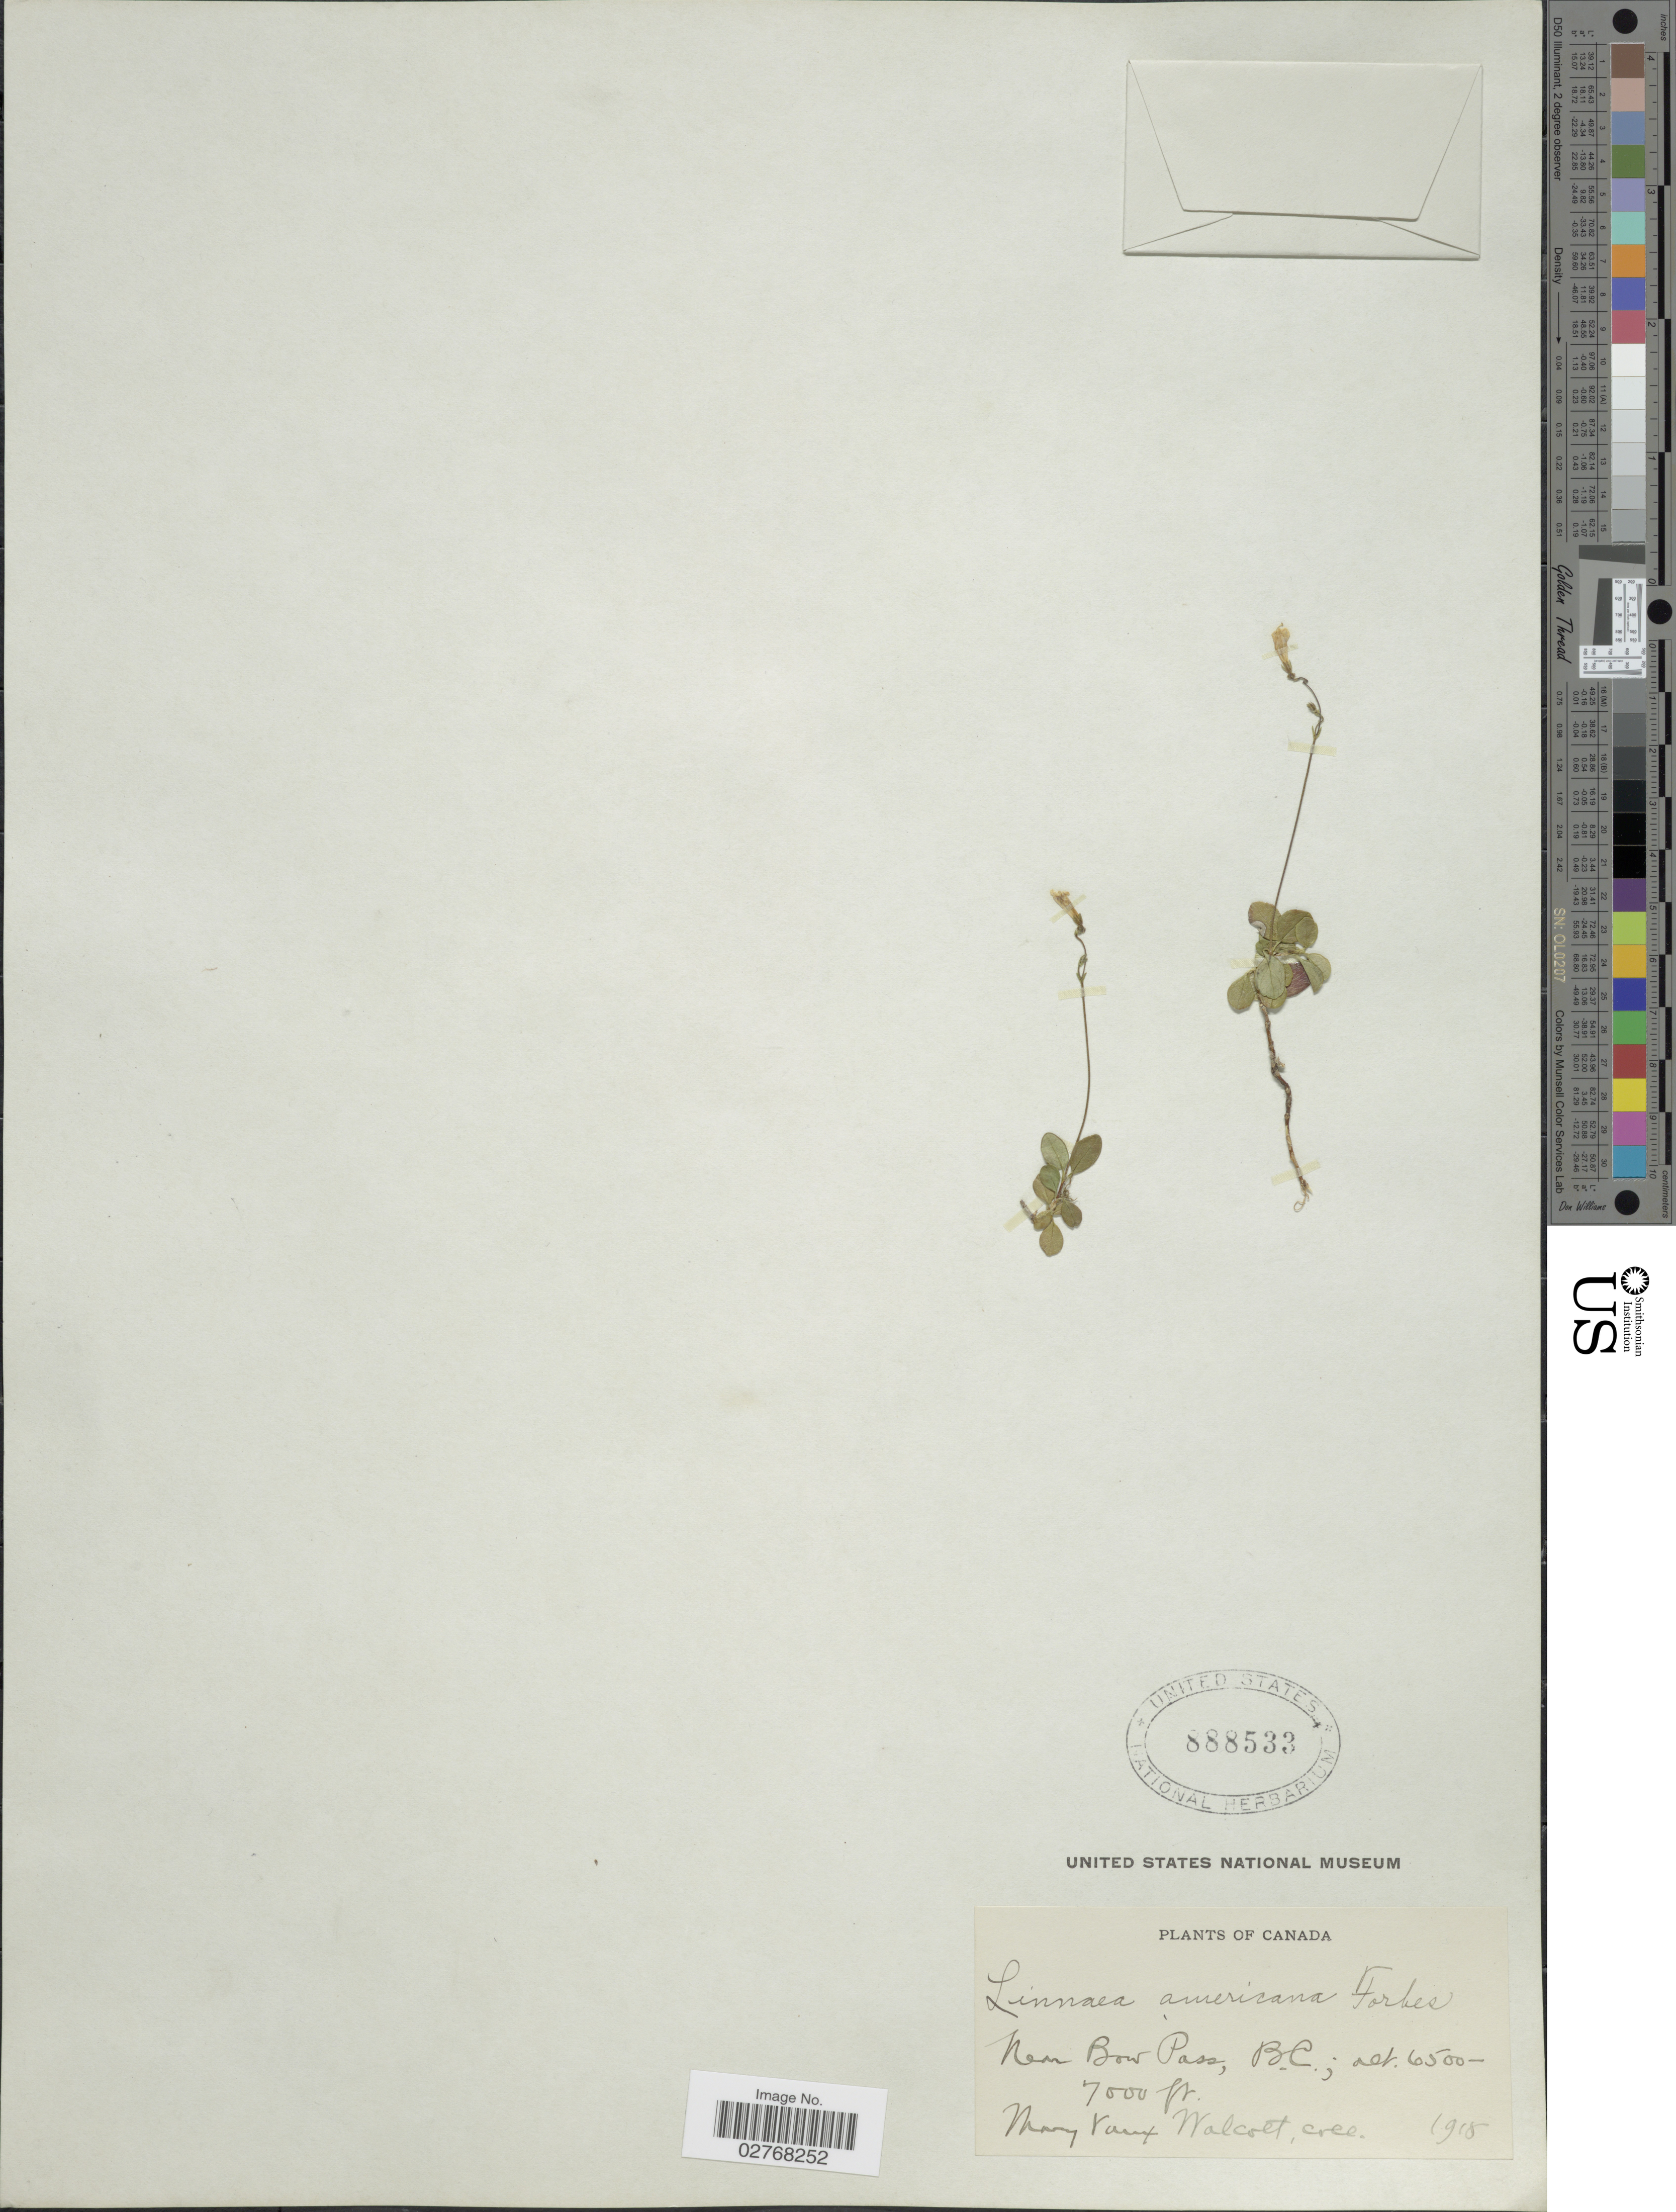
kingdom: Plantae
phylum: Tracheophyta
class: Magnoliopsida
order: Dipsacales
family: Caprifoliaceae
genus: Linnaea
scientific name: Linnaea borealis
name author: L.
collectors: M. Walcott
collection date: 1918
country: Canada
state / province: British Columbia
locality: Near Bow Pass.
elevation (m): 1981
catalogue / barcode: US 888533